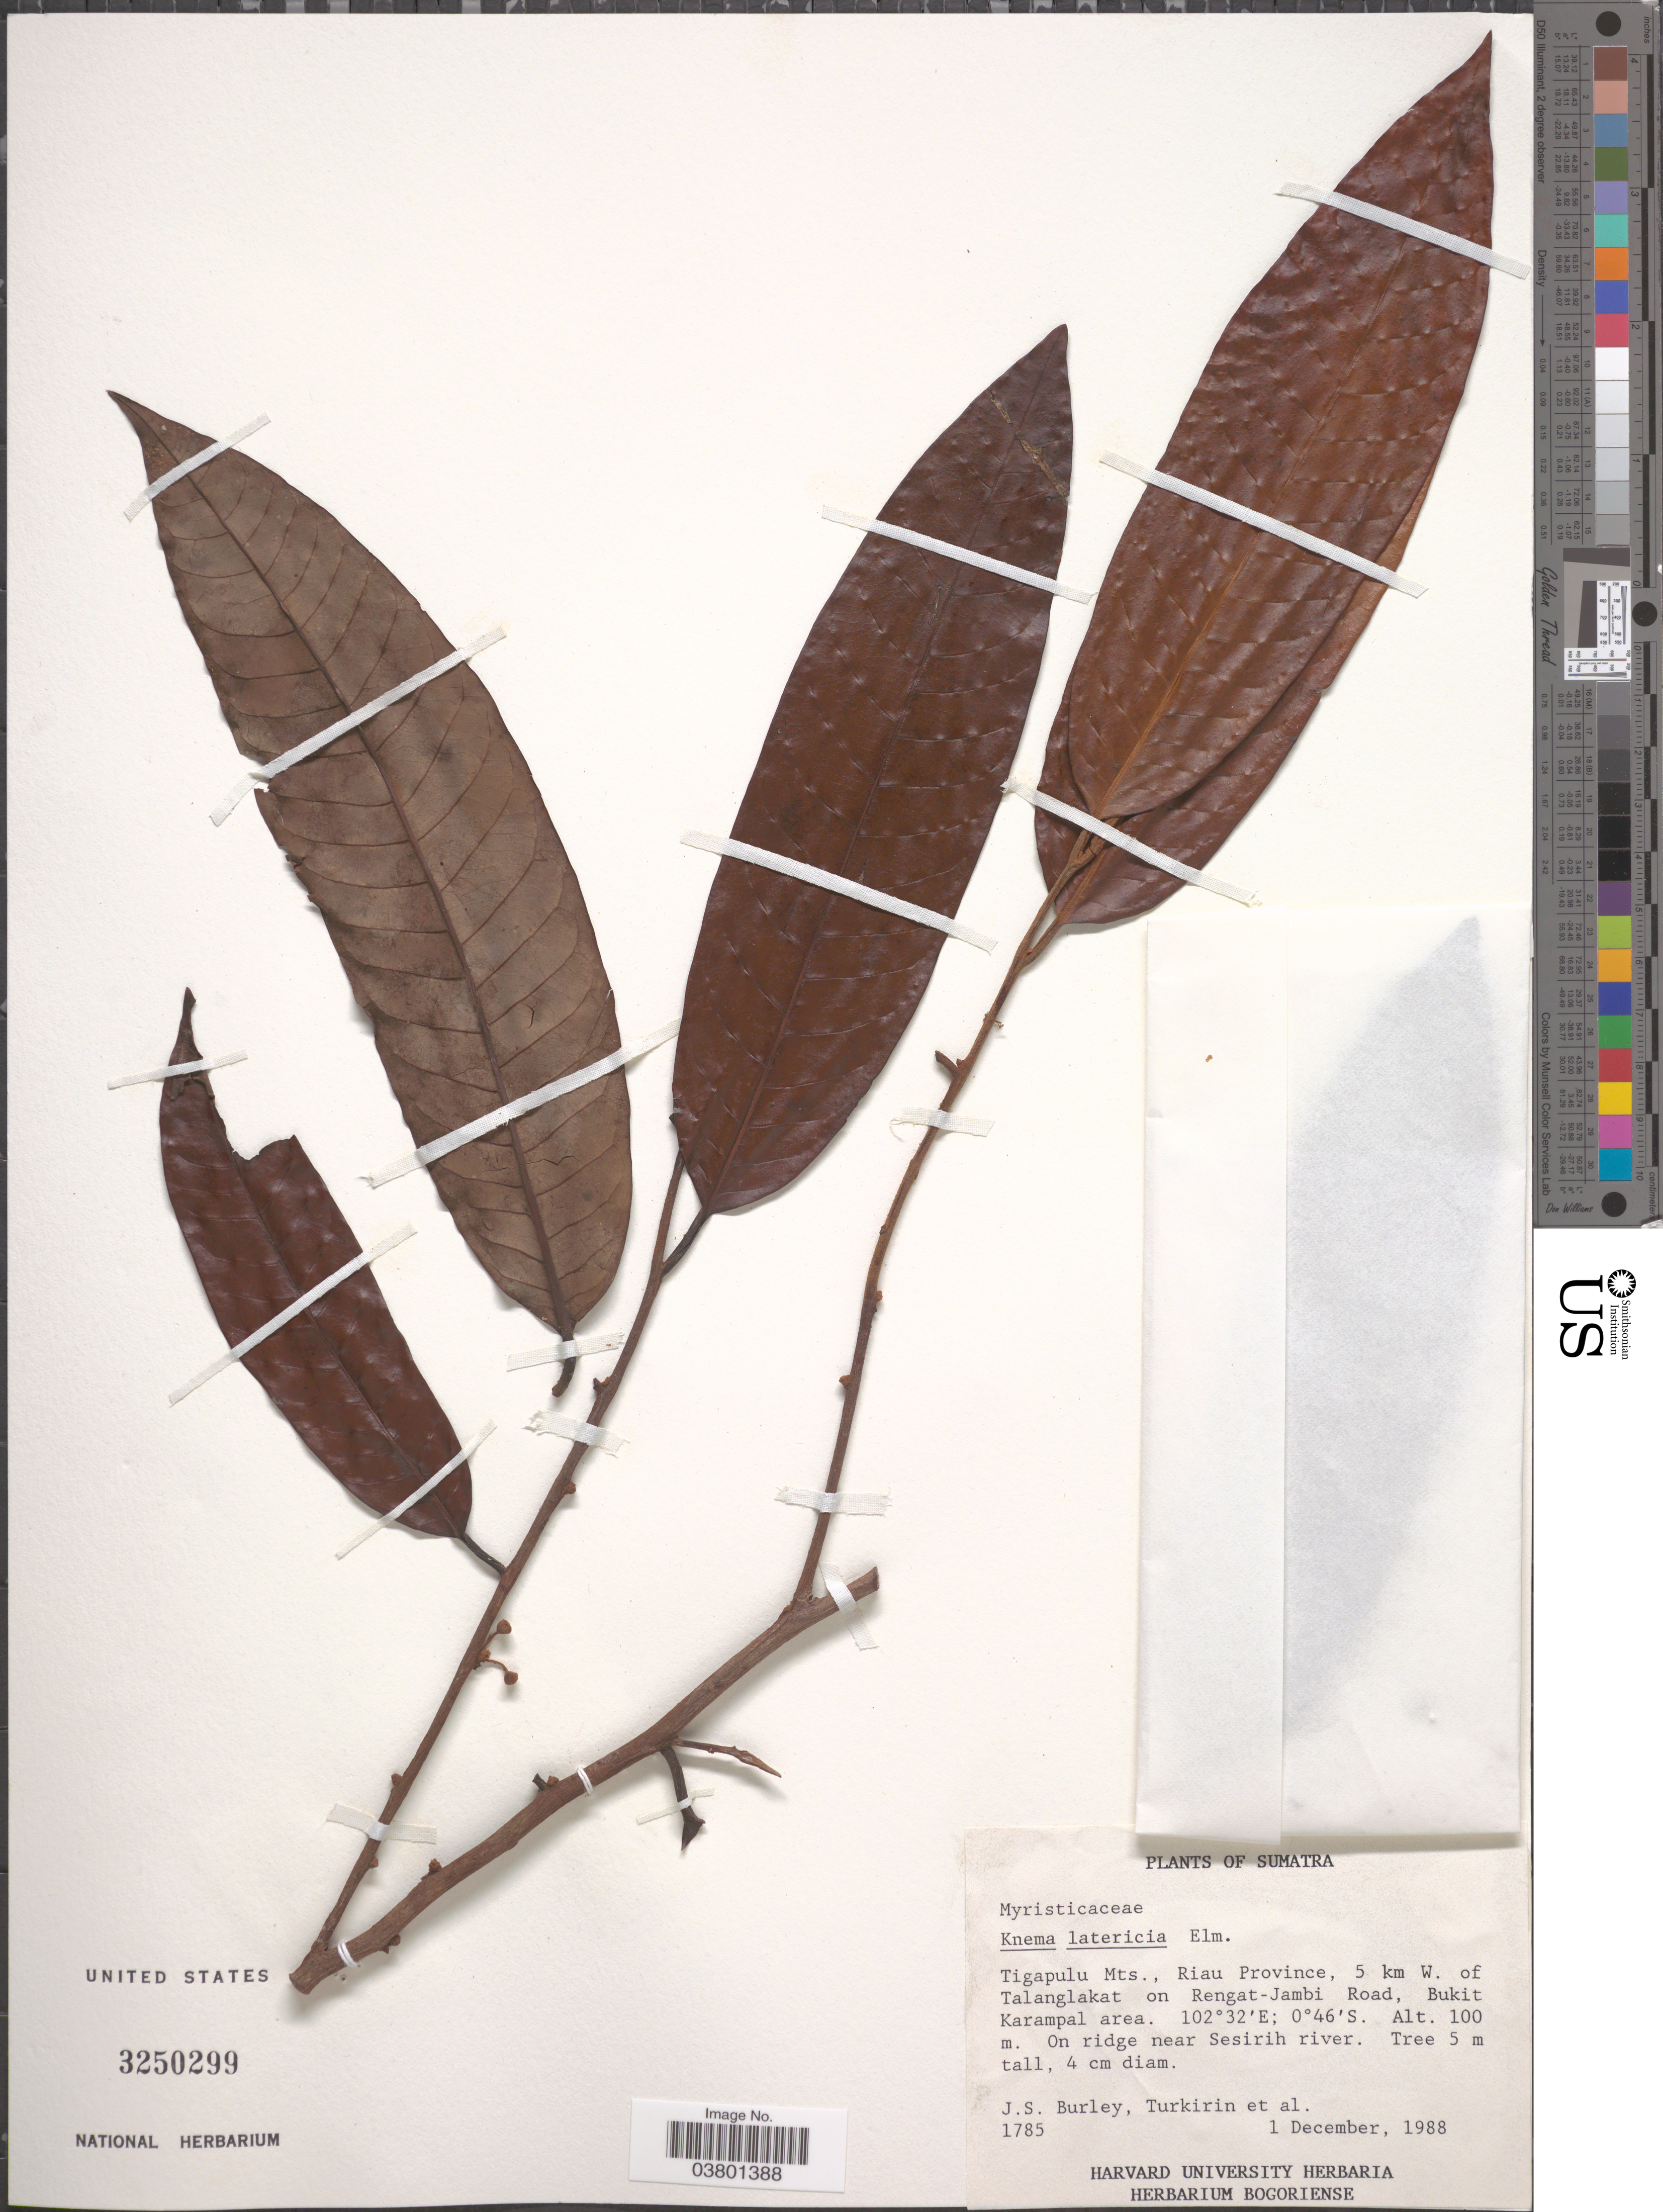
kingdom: Plantae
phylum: Tracheophyta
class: Magnoliopsida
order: Magnoliales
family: Myristicaceae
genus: Knema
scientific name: Knema latericia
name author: Elmer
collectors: J. S. Burley, -. Turkirin & et al.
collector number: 1785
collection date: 1988-12-01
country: Indonesia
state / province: Sumatra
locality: Tigapulu Mts., Riau Province, 5 km W. of Talanglakat on Rengat-Jambi Road, Bukit Karampal area. On ridge near Sesirih river.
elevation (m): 100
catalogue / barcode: US 3250299